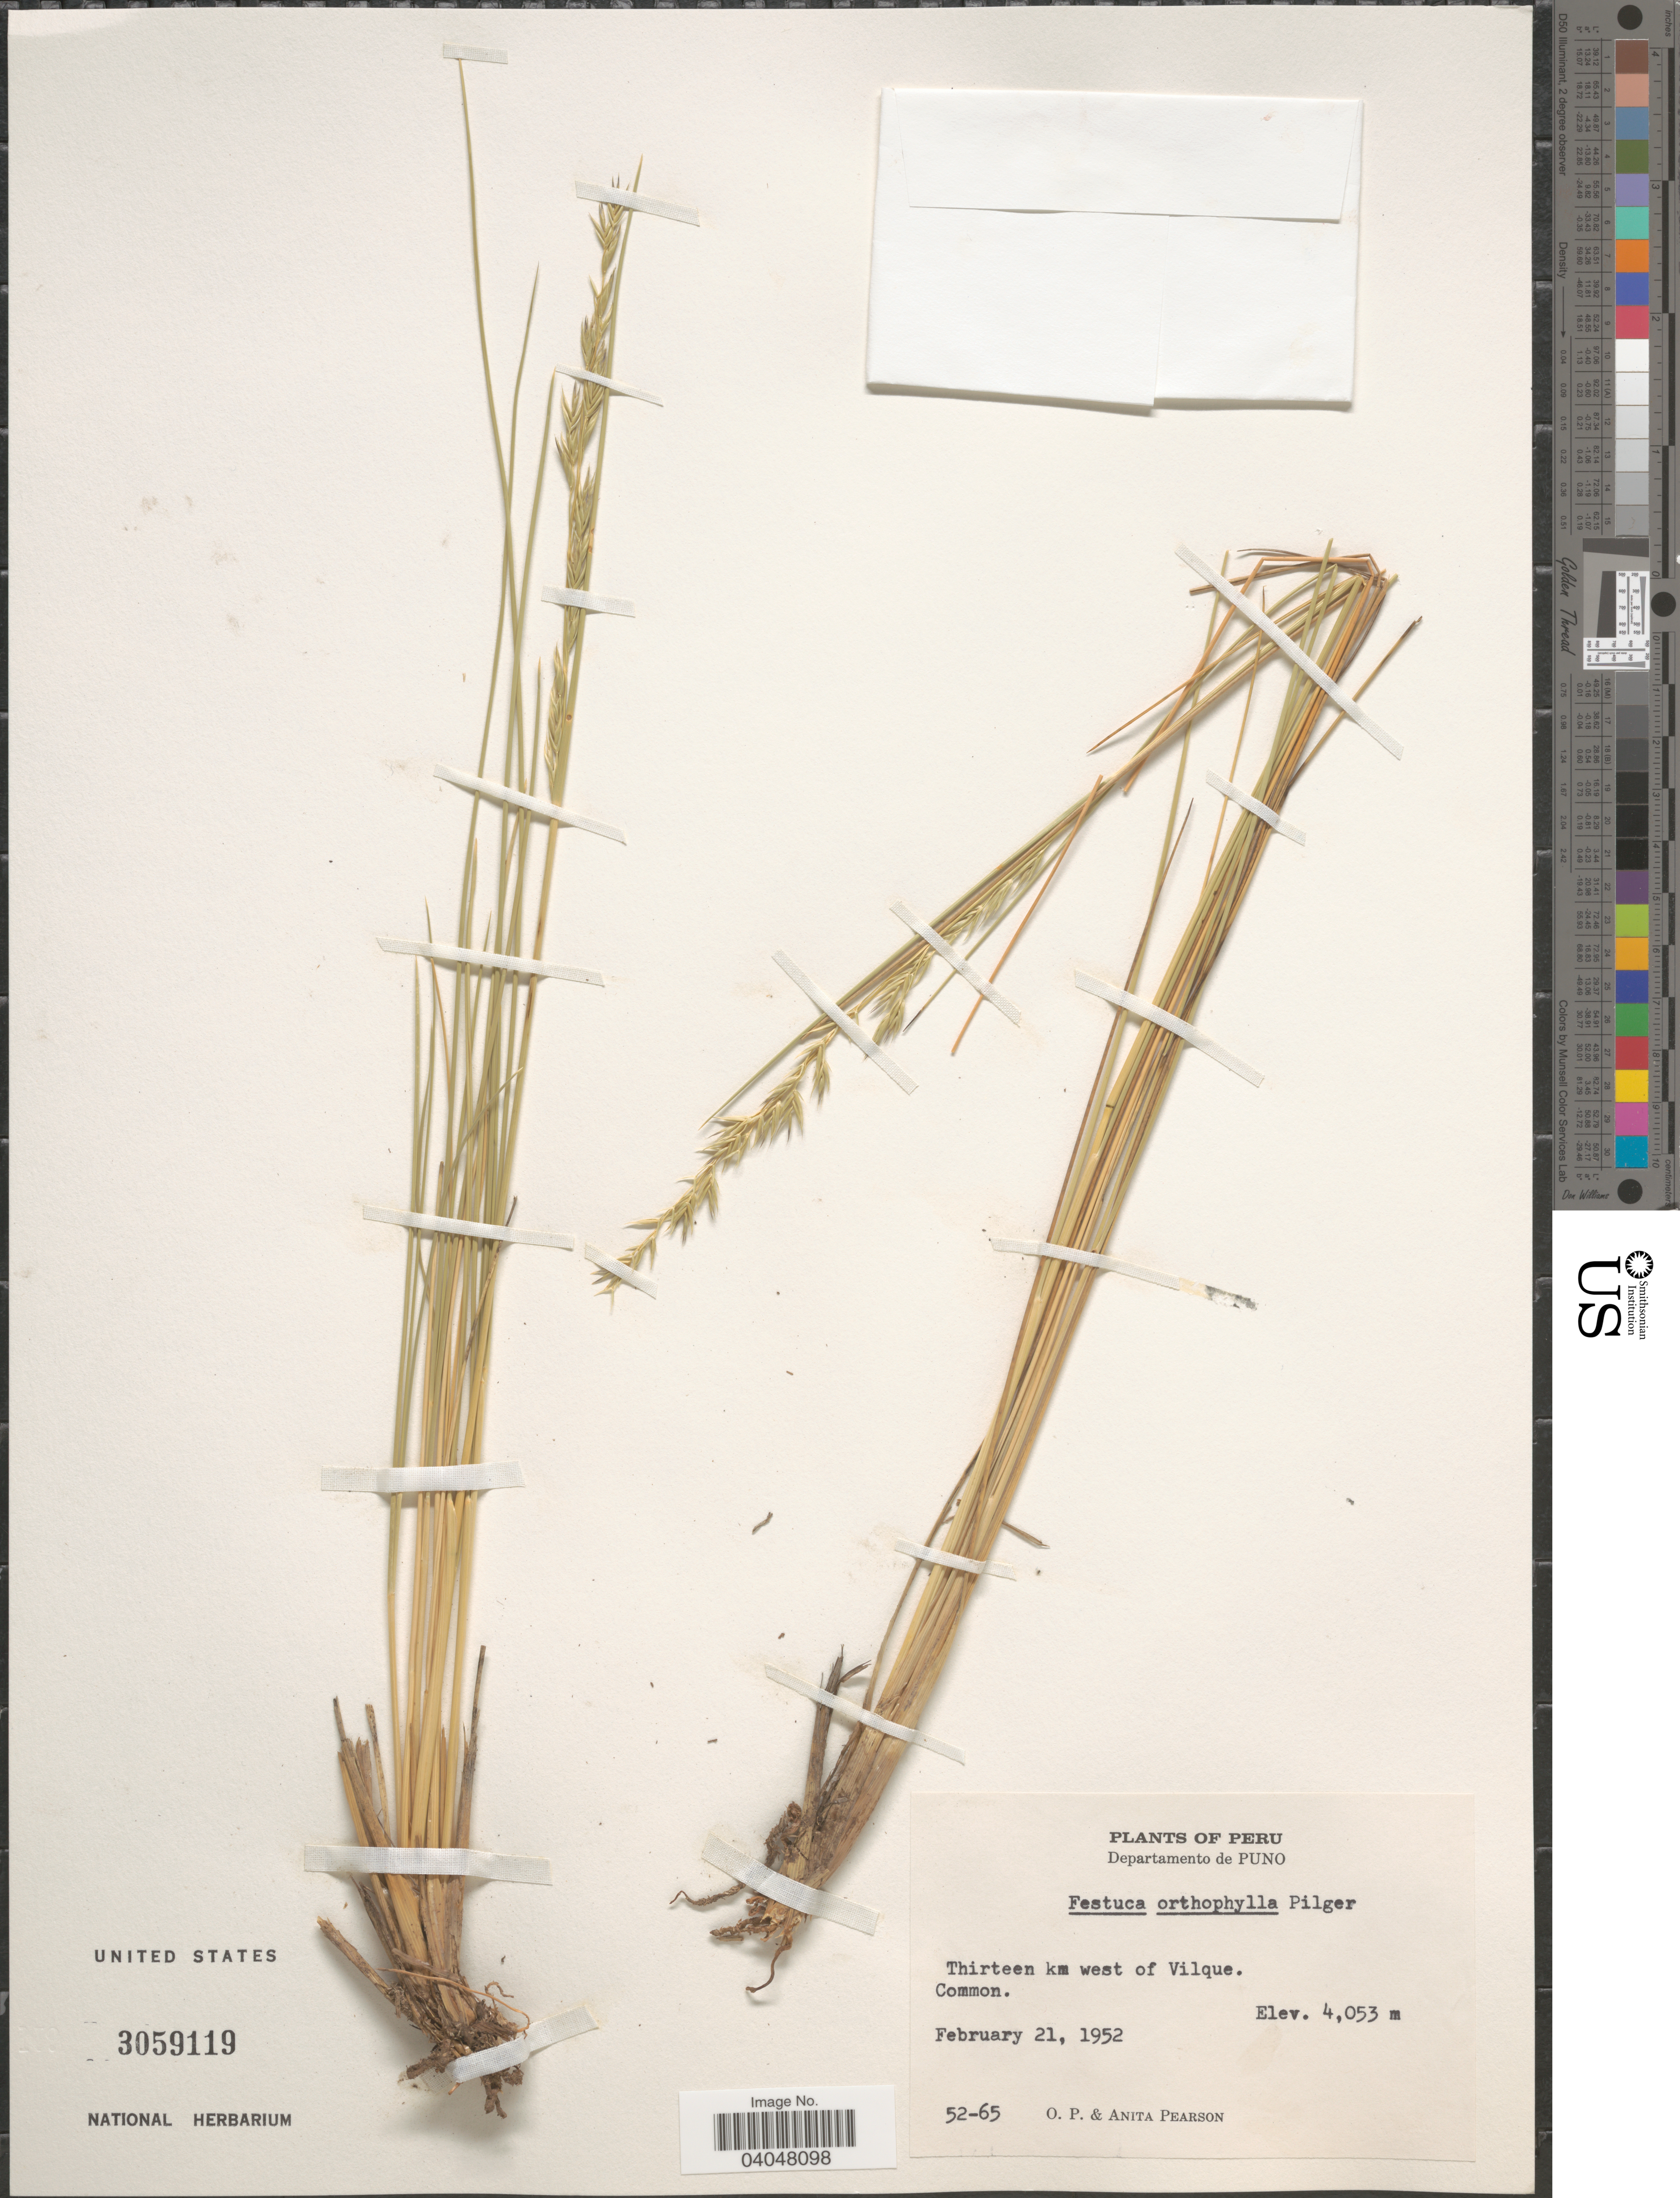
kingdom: Plantae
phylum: Tracheophyta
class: Liliopsida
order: Poales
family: Poaceae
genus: Festuca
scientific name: Festuca orthophylla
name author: Pilg.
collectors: O. P. Pearson & A. Pearson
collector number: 52-65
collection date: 1952-02-21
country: Peru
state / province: Puno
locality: Departamento de Puno. Thirteen km west of Vilque.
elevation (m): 4053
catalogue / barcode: US 3059119